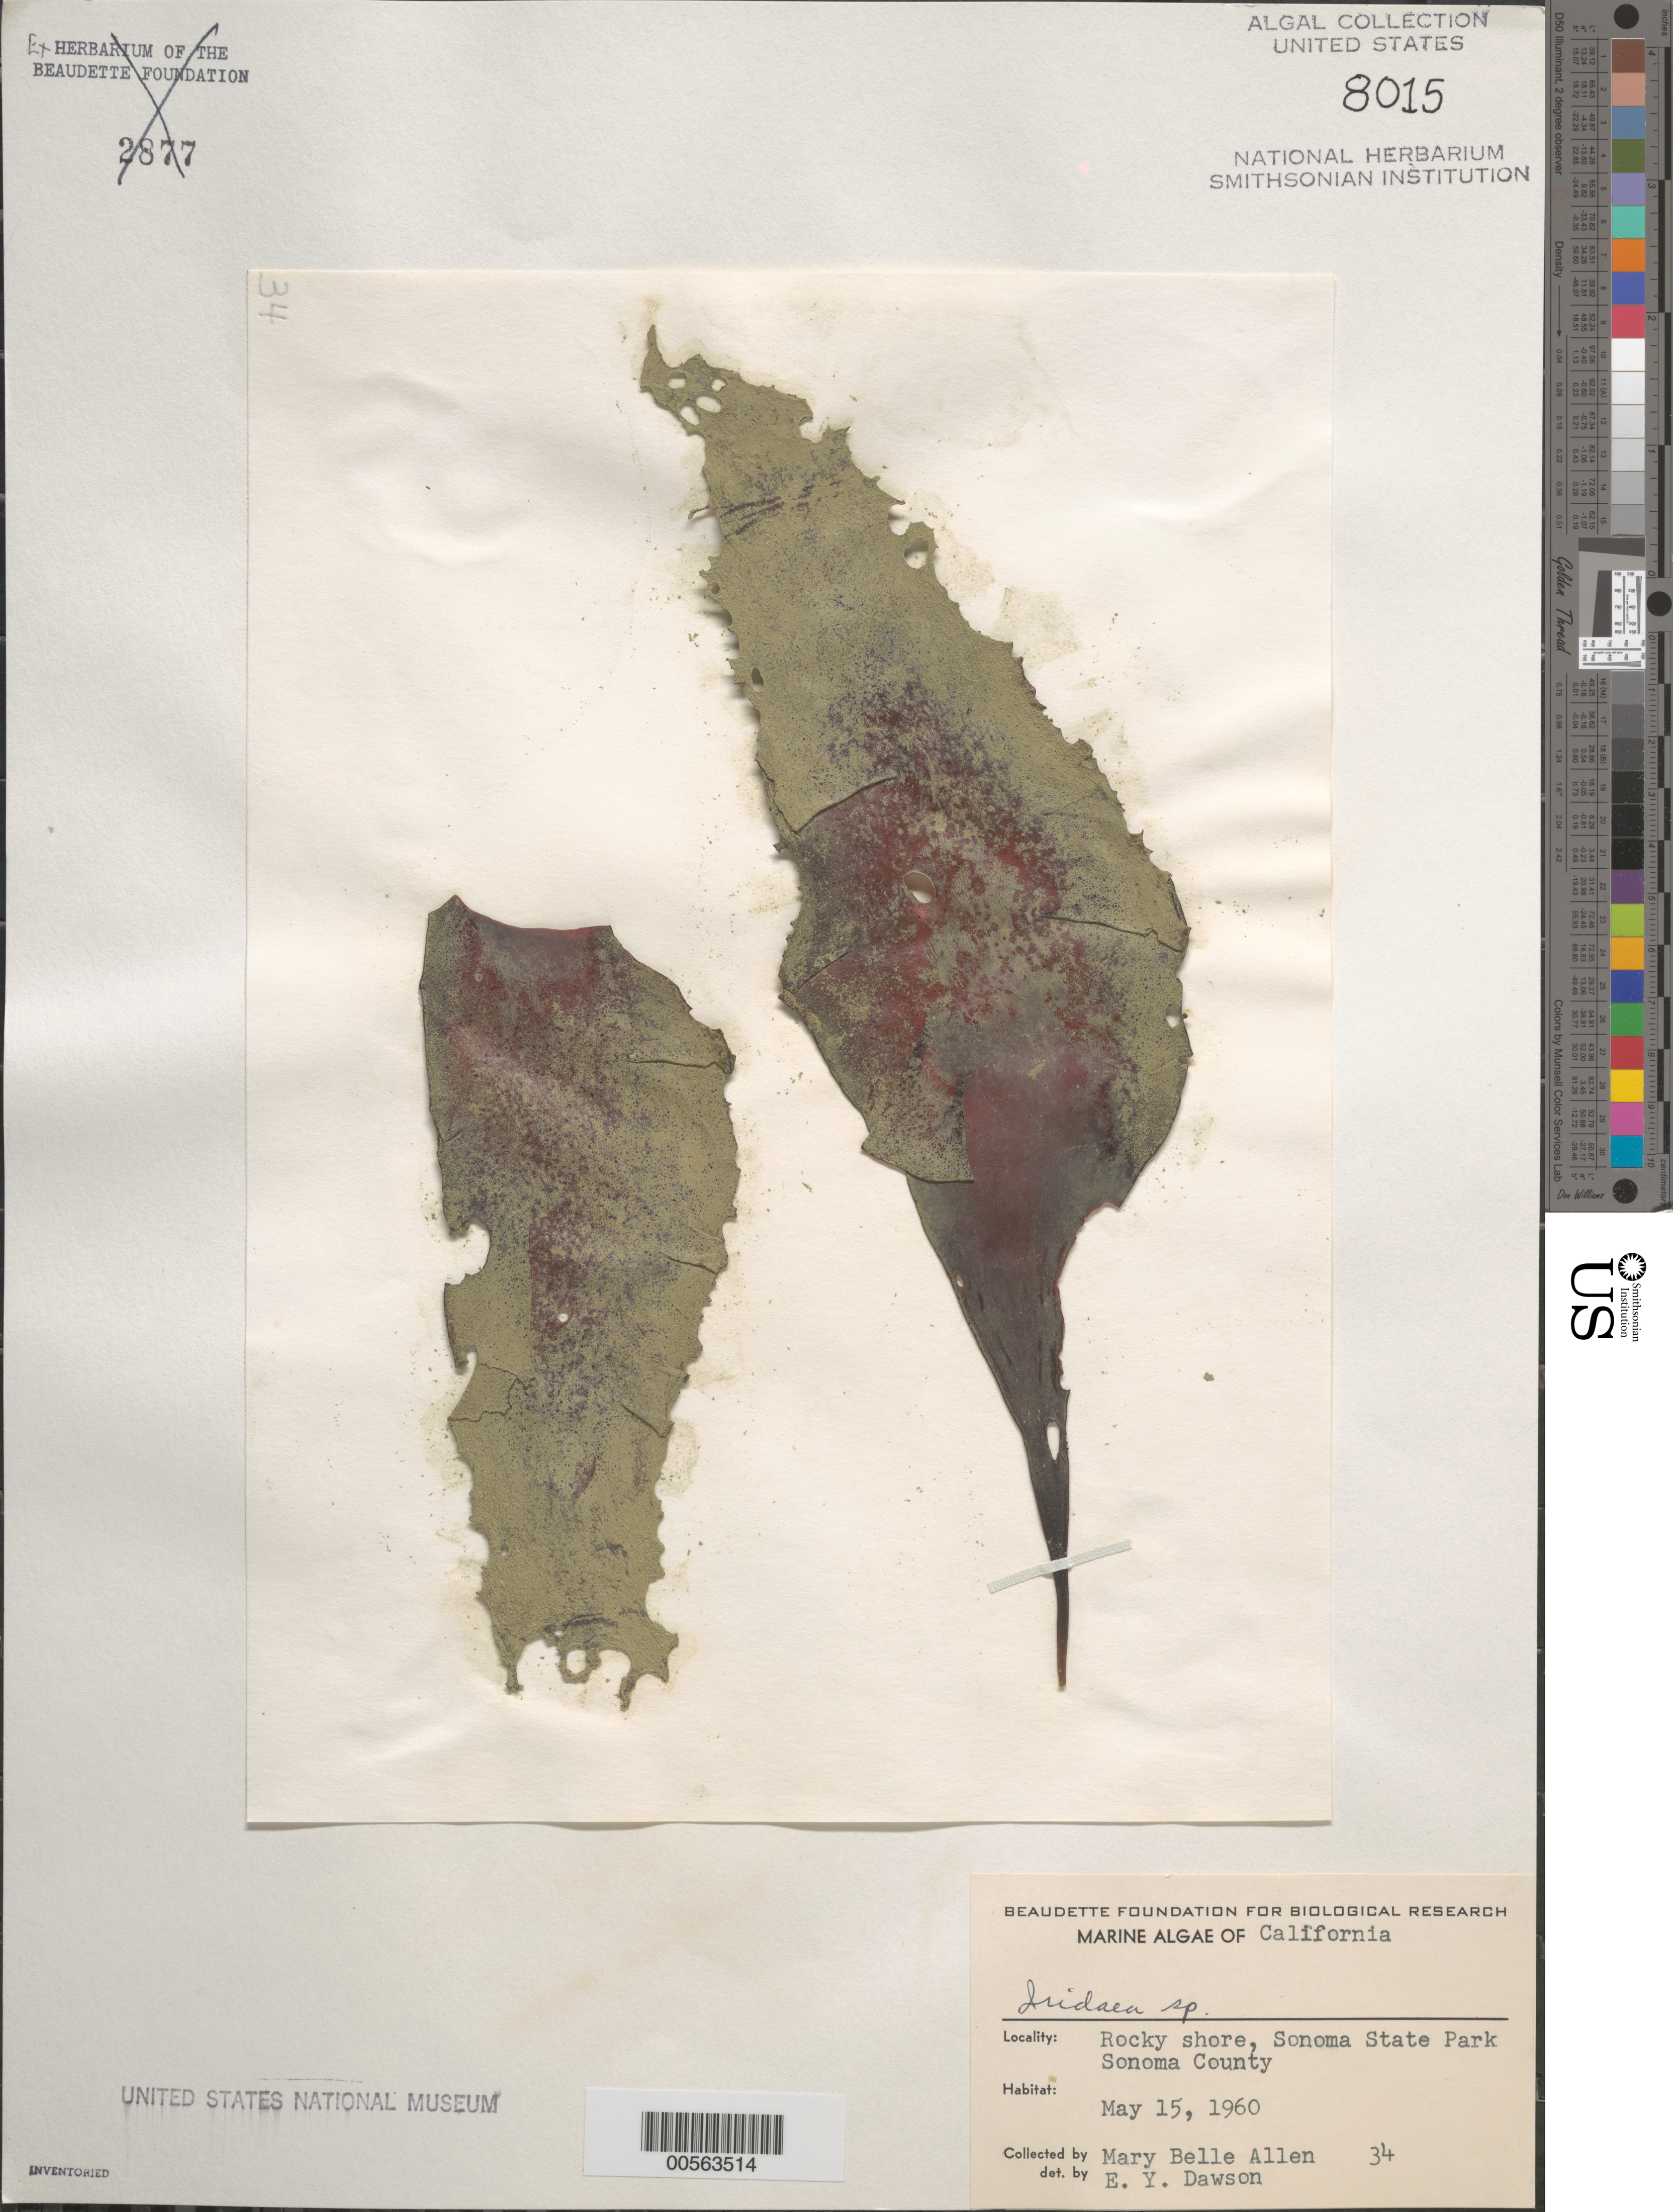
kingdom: Plantae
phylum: Rhodophyta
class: Florideophyceae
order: Gigartinales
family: Gigartinaceae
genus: Iridaea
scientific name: Iridaea sp.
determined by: Dawson, E. Y.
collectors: M. B. Allen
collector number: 34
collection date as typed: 15 May 1960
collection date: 1960-05-15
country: United States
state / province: California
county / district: Sonoma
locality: Sonoma State Park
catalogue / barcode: US 8015